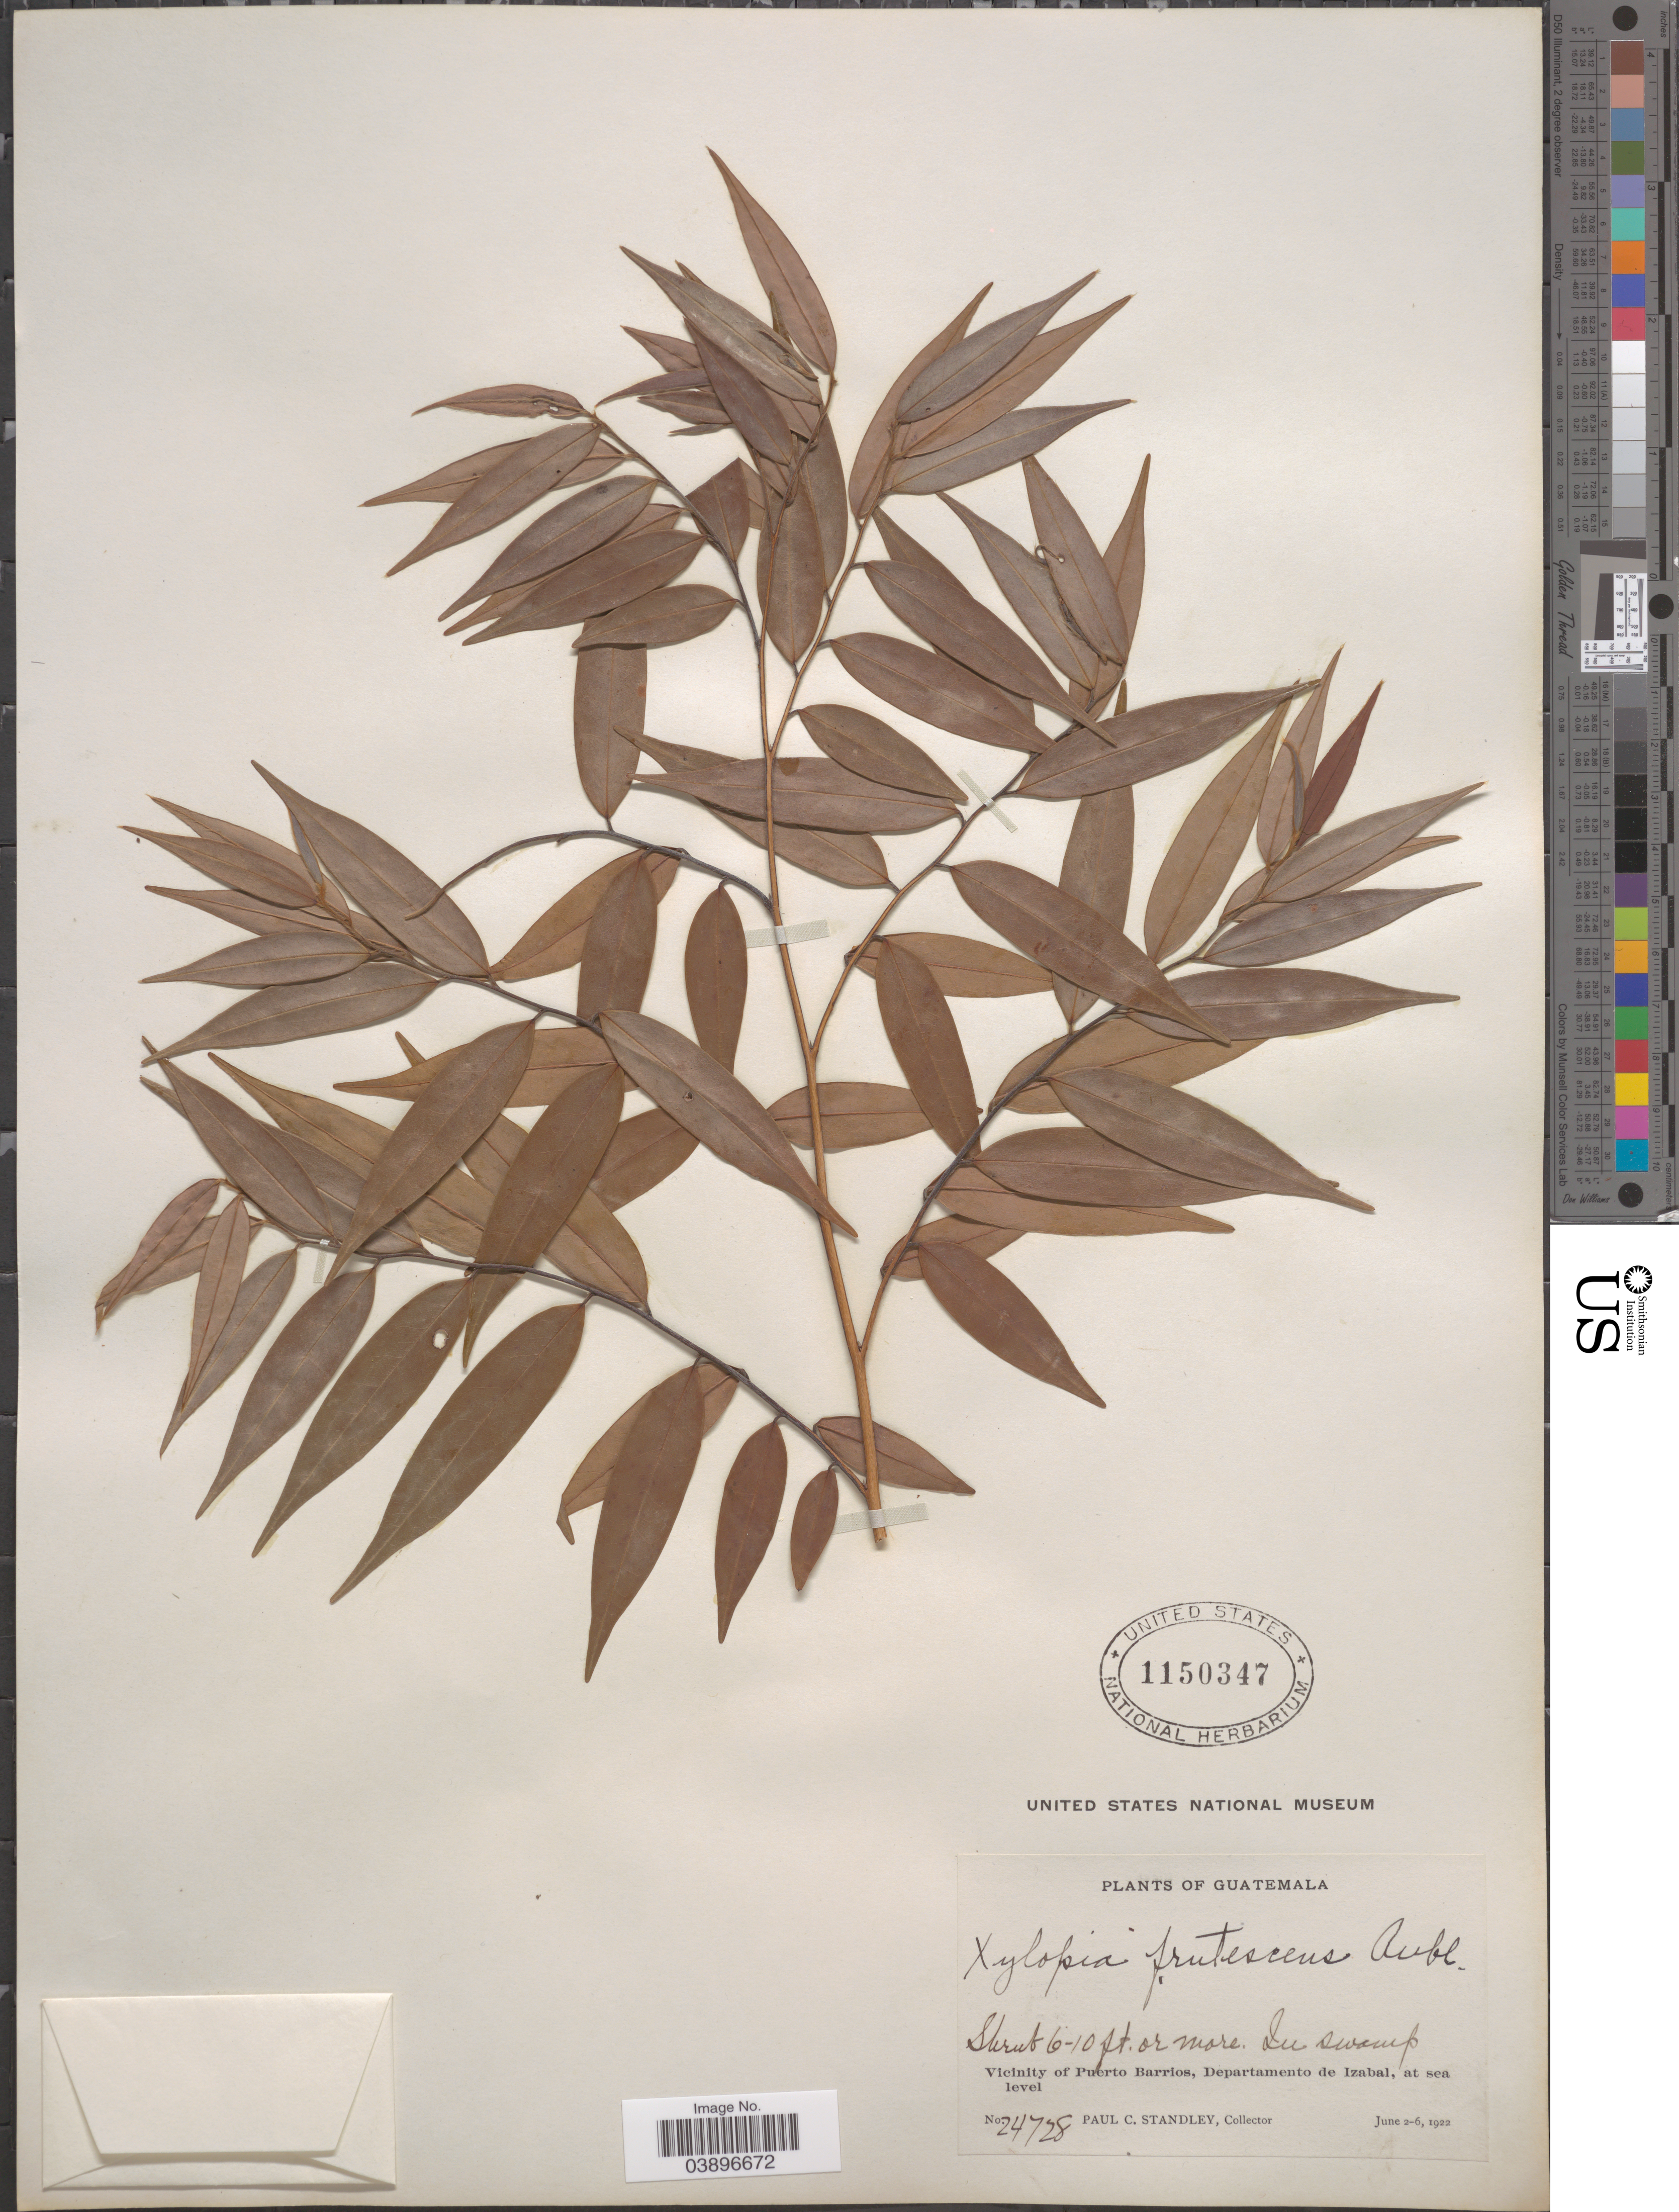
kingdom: Plantae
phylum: Tracheophyta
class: Magnoliopsida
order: Magnoliales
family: Annonaceae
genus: Xylopia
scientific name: Xylopia frutescens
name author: Aubl.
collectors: P. C. Standley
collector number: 24728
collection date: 1922-06-02/1922-06-06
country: Guatemala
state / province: Izabal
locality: In swamp. Vicinity of Puerto Barrios, Departamento de Izabal.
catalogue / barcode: US 1150347